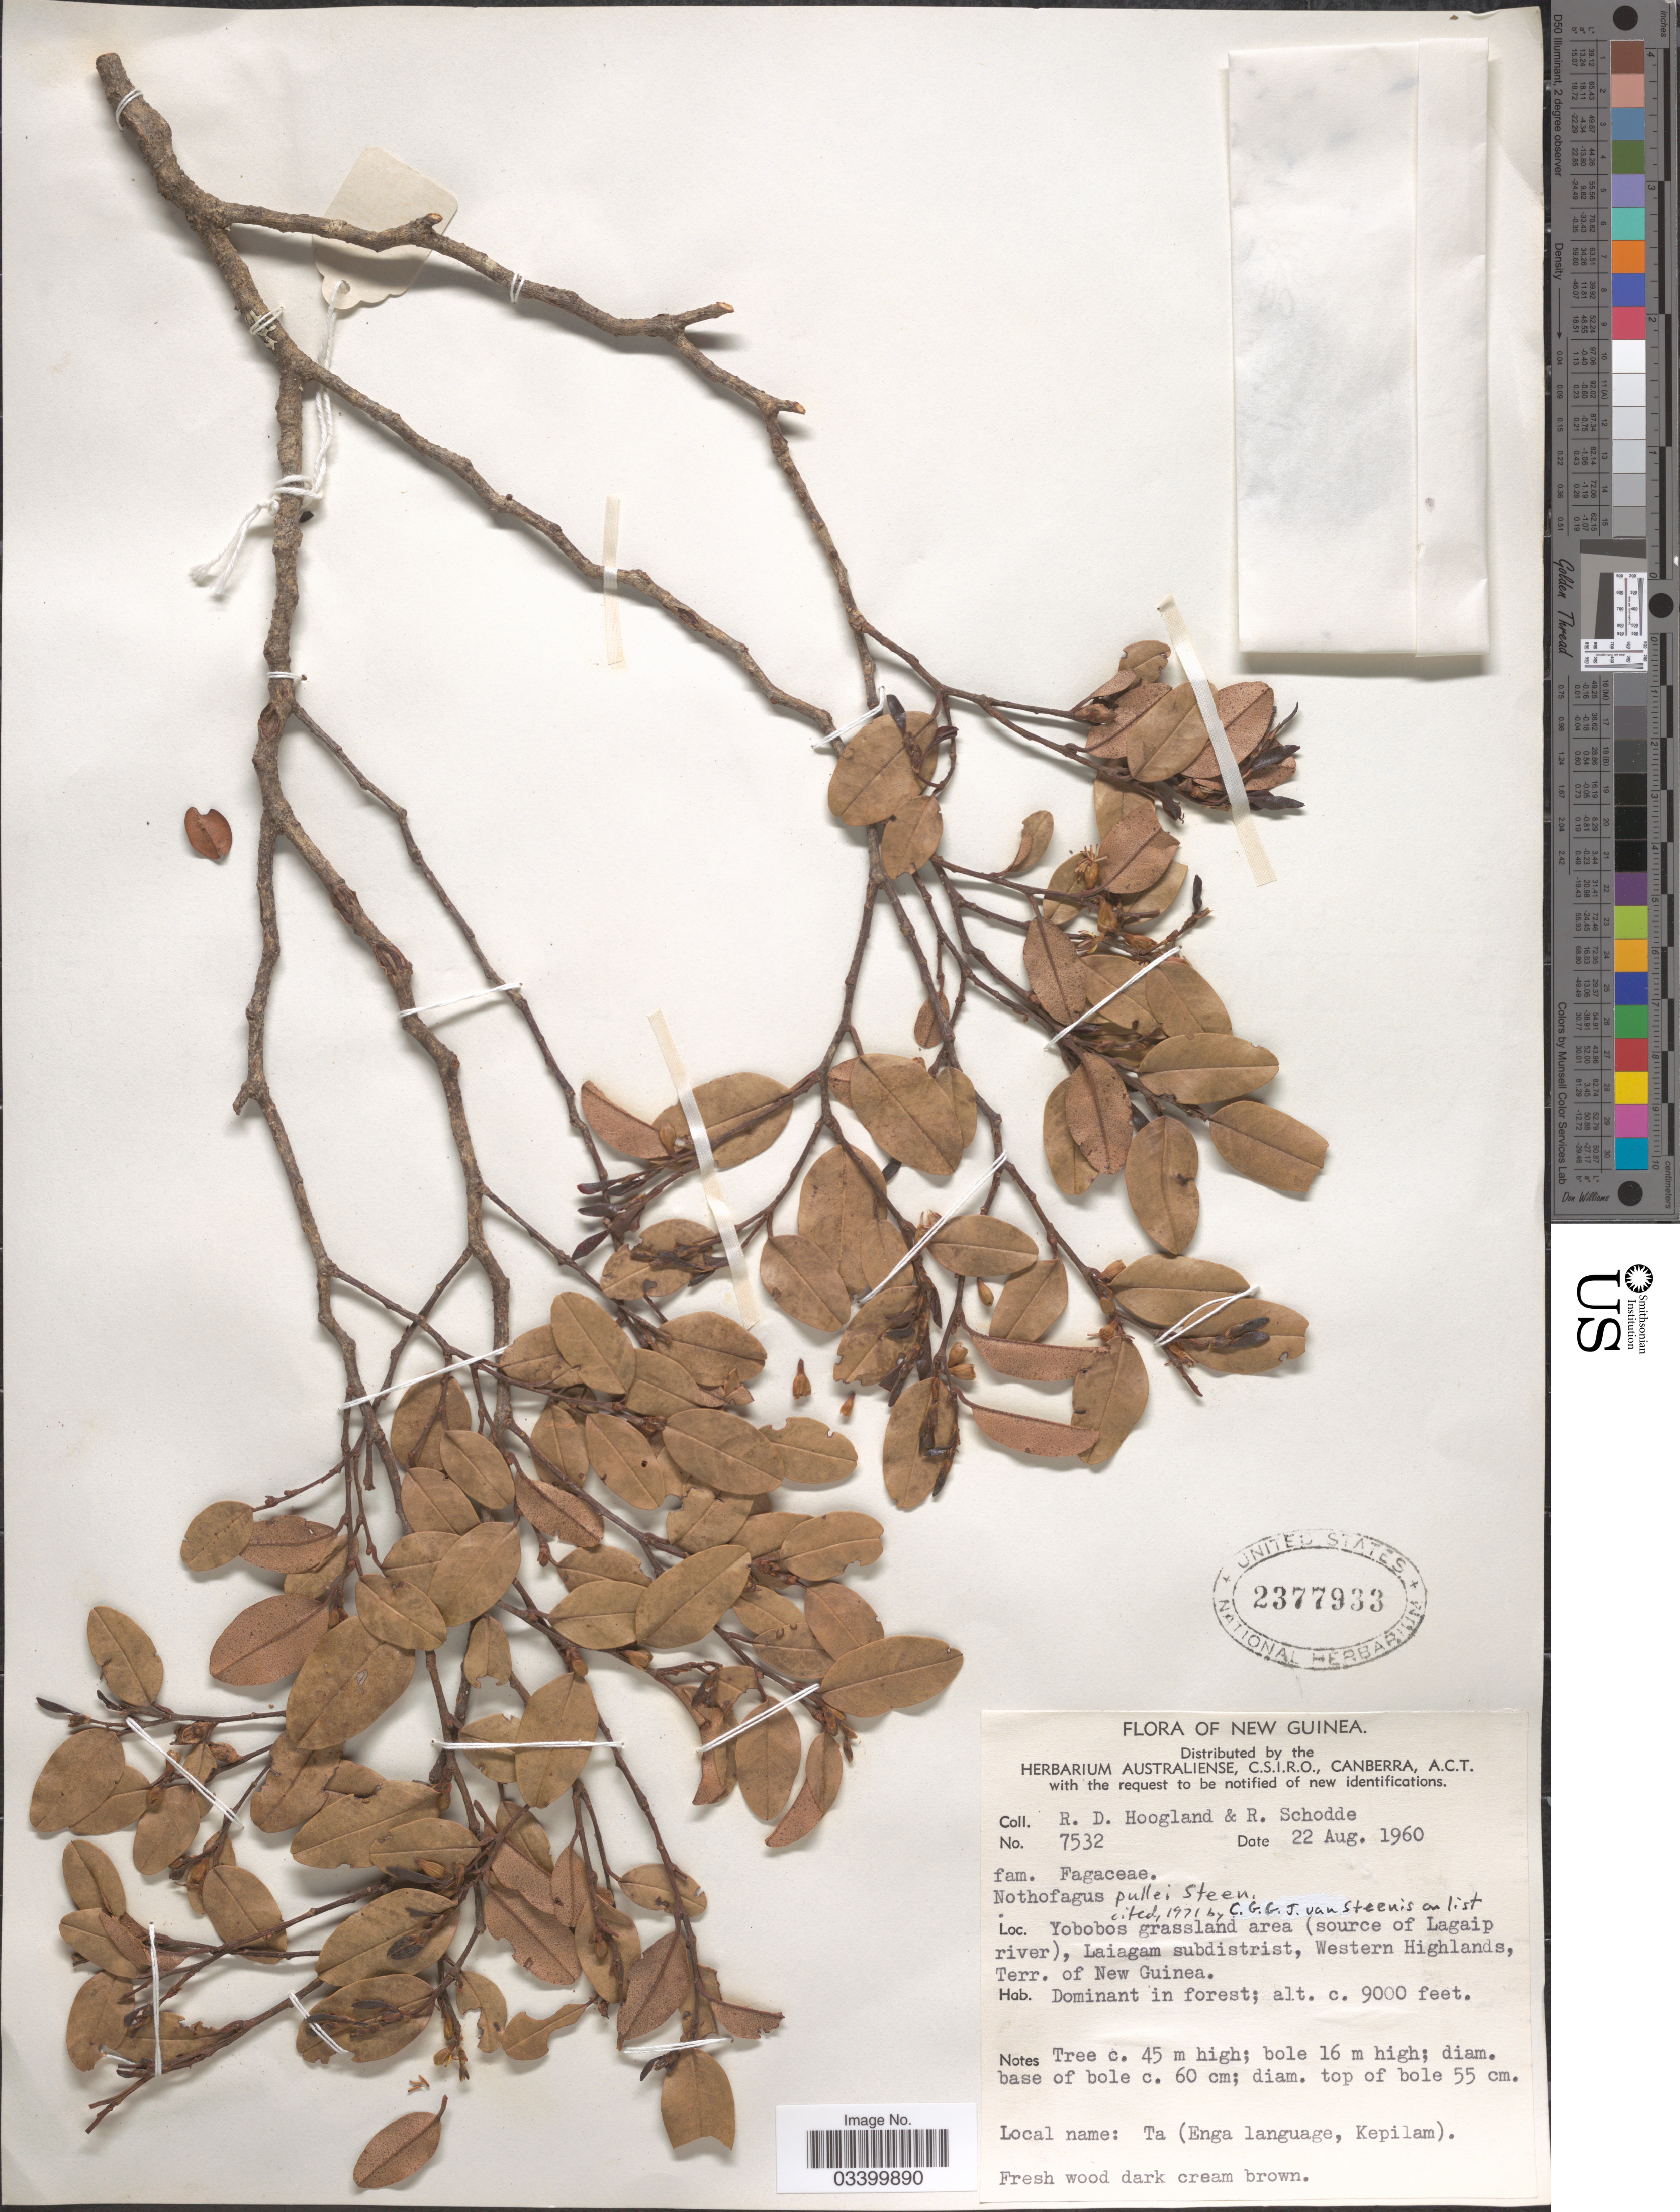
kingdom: Plantae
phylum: Tracheophyta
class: Magnoliopsida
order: Fagales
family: Nothofagaceae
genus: Nothofagus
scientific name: Nothofagus pullei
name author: Steenis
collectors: R. D. Hoogland & R. Schodde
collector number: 7532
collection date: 1960-08-22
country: Papua New Guinea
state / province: Western Highlands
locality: New Guinea. Yobobos grassland area (source of Lagaip river), Laiagam subdistrict, Terr. of New Guinea.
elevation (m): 2743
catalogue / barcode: US 2377933